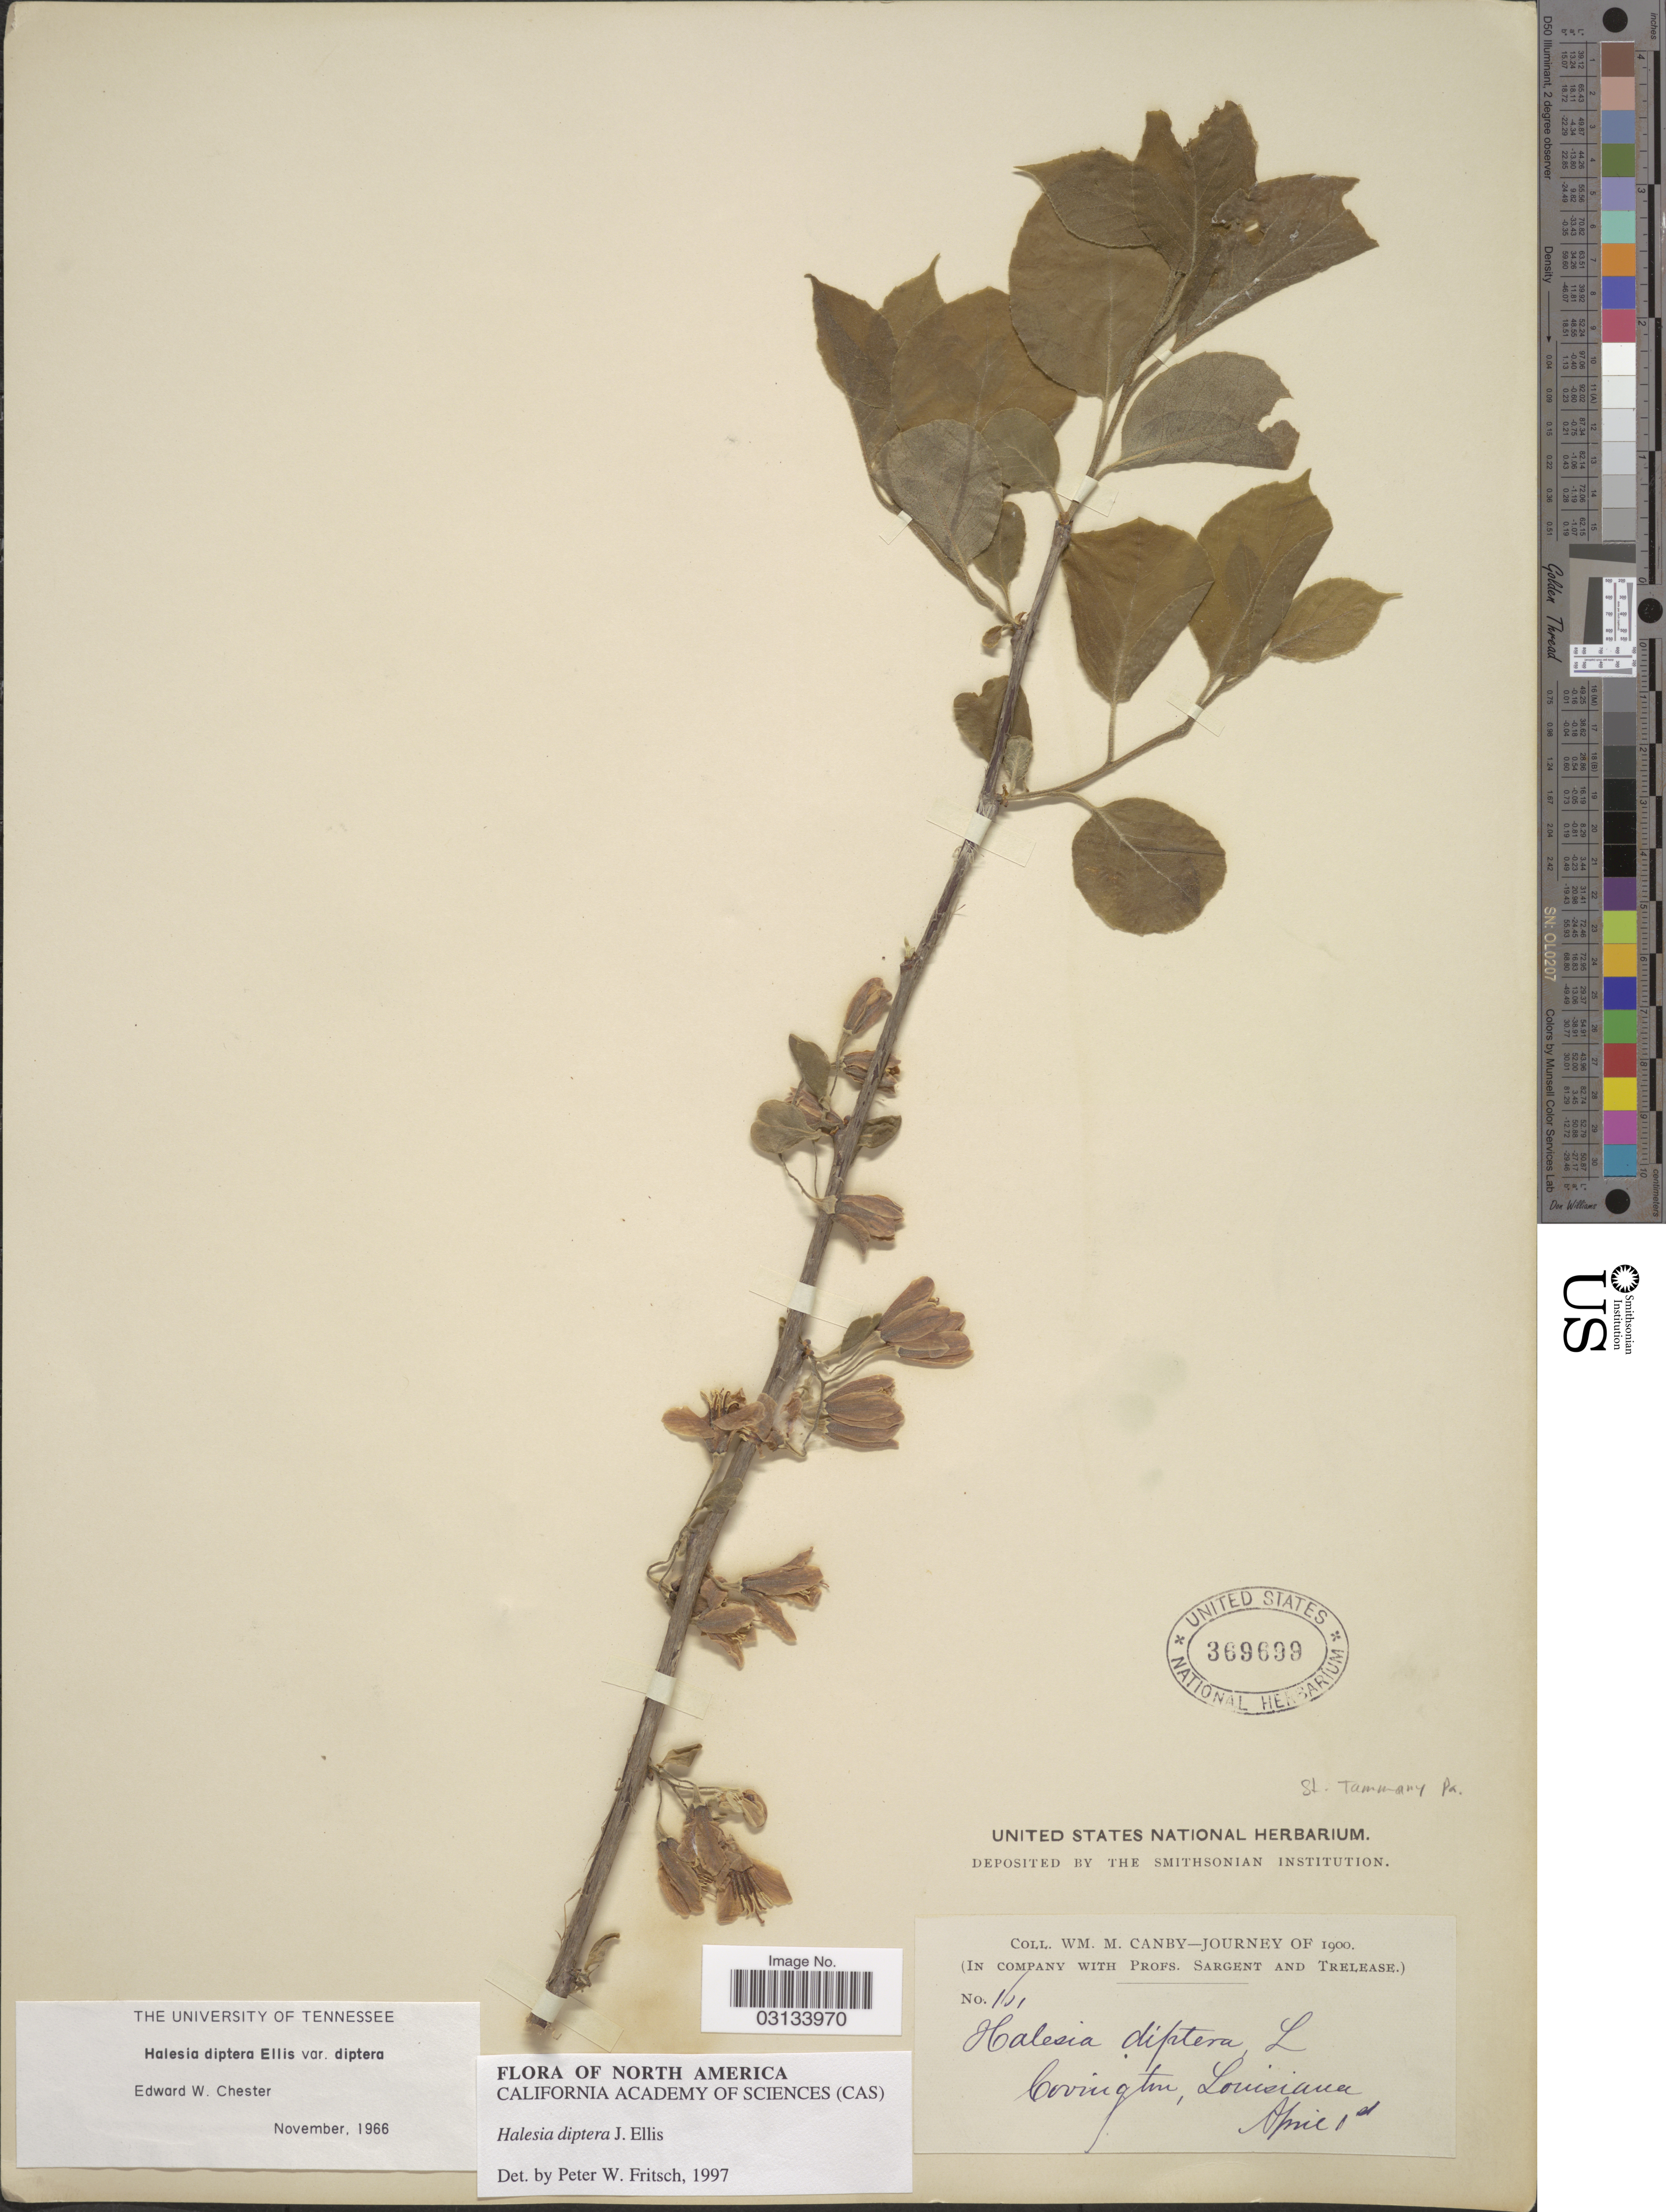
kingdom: Plantae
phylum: Tracheophyta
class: Magnoliopsida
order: Ericales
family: Styracaceae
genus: Halesia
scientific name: Halesia diptera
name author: J. Ellis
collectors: W. M. Canby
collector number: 161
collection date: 1900-04-01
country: United States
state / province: Louisiana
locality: St. Tammany Pa. Covington.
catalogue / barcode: US 369699